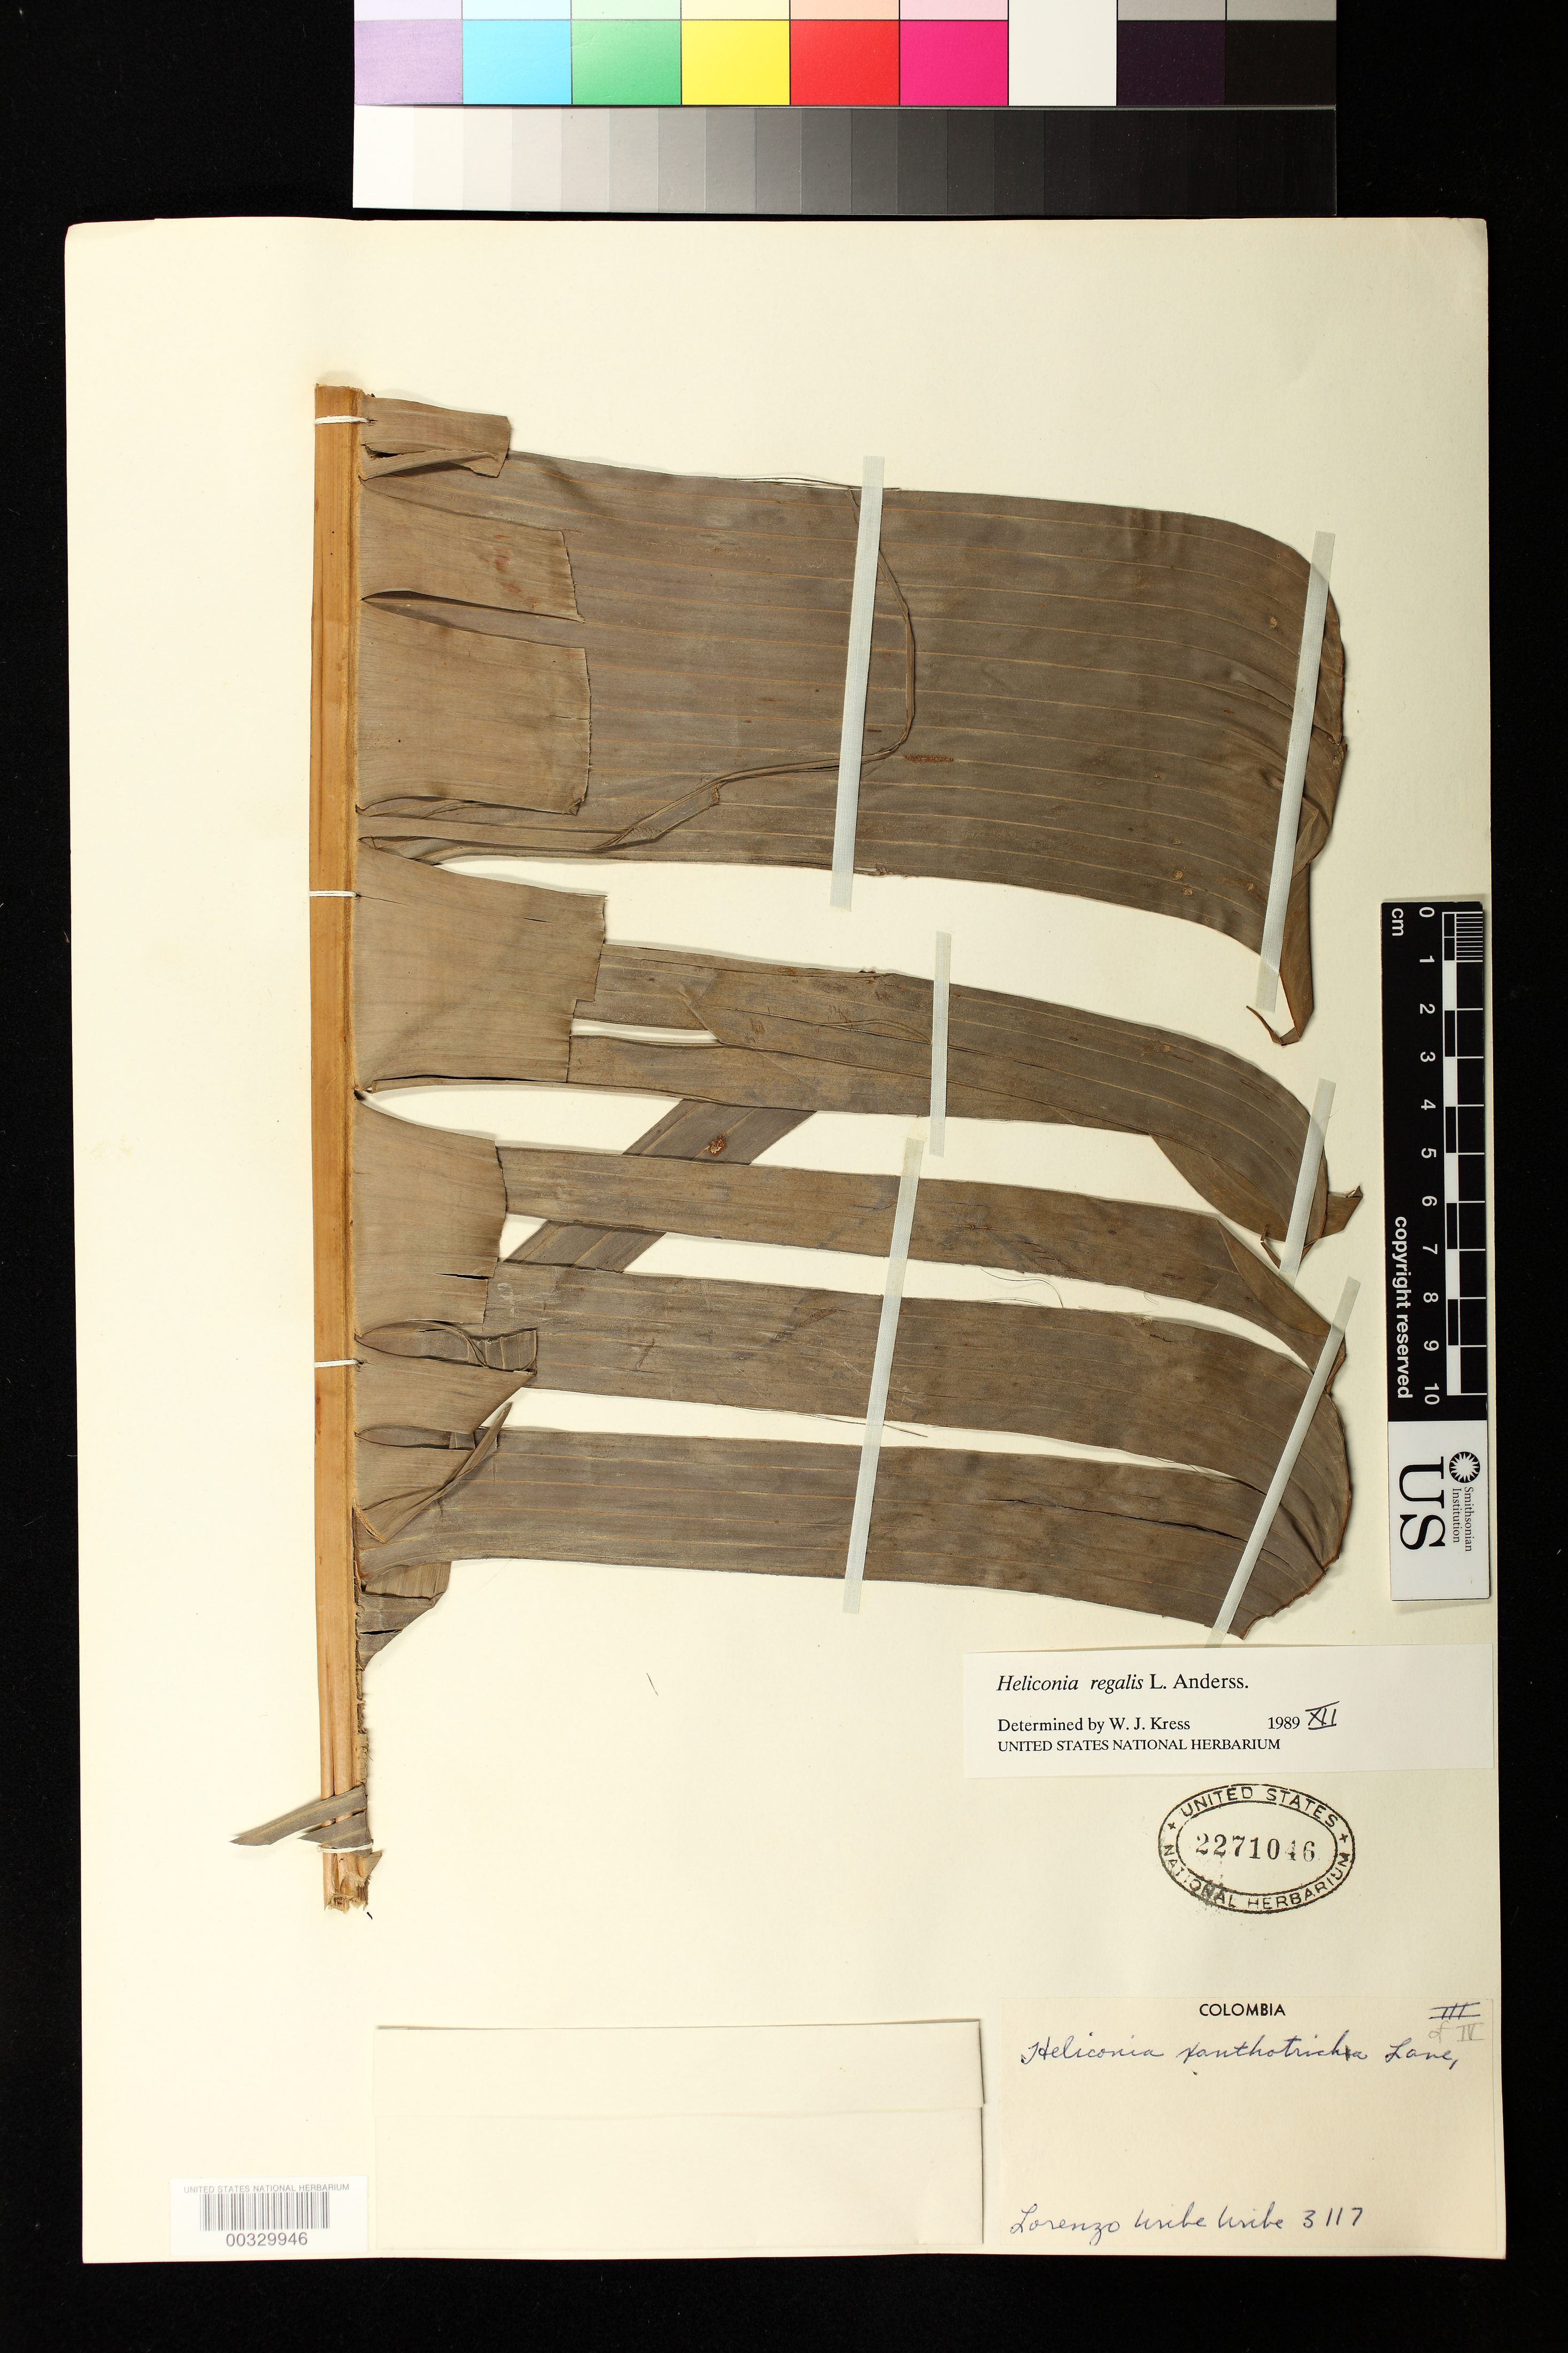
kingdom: Plantae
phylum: Tracheophyta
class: Liliopsida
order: Zingiberales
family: Heliconiaceae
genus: Heliconia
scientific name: Heliconia regalis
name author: L. Andersson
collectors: L. Uribe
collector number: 3117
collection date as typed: Mar 1958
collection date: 1958-03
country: Colombia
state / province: Chocó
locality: Near TutUnendo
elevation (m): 100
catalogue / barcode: US 2271046